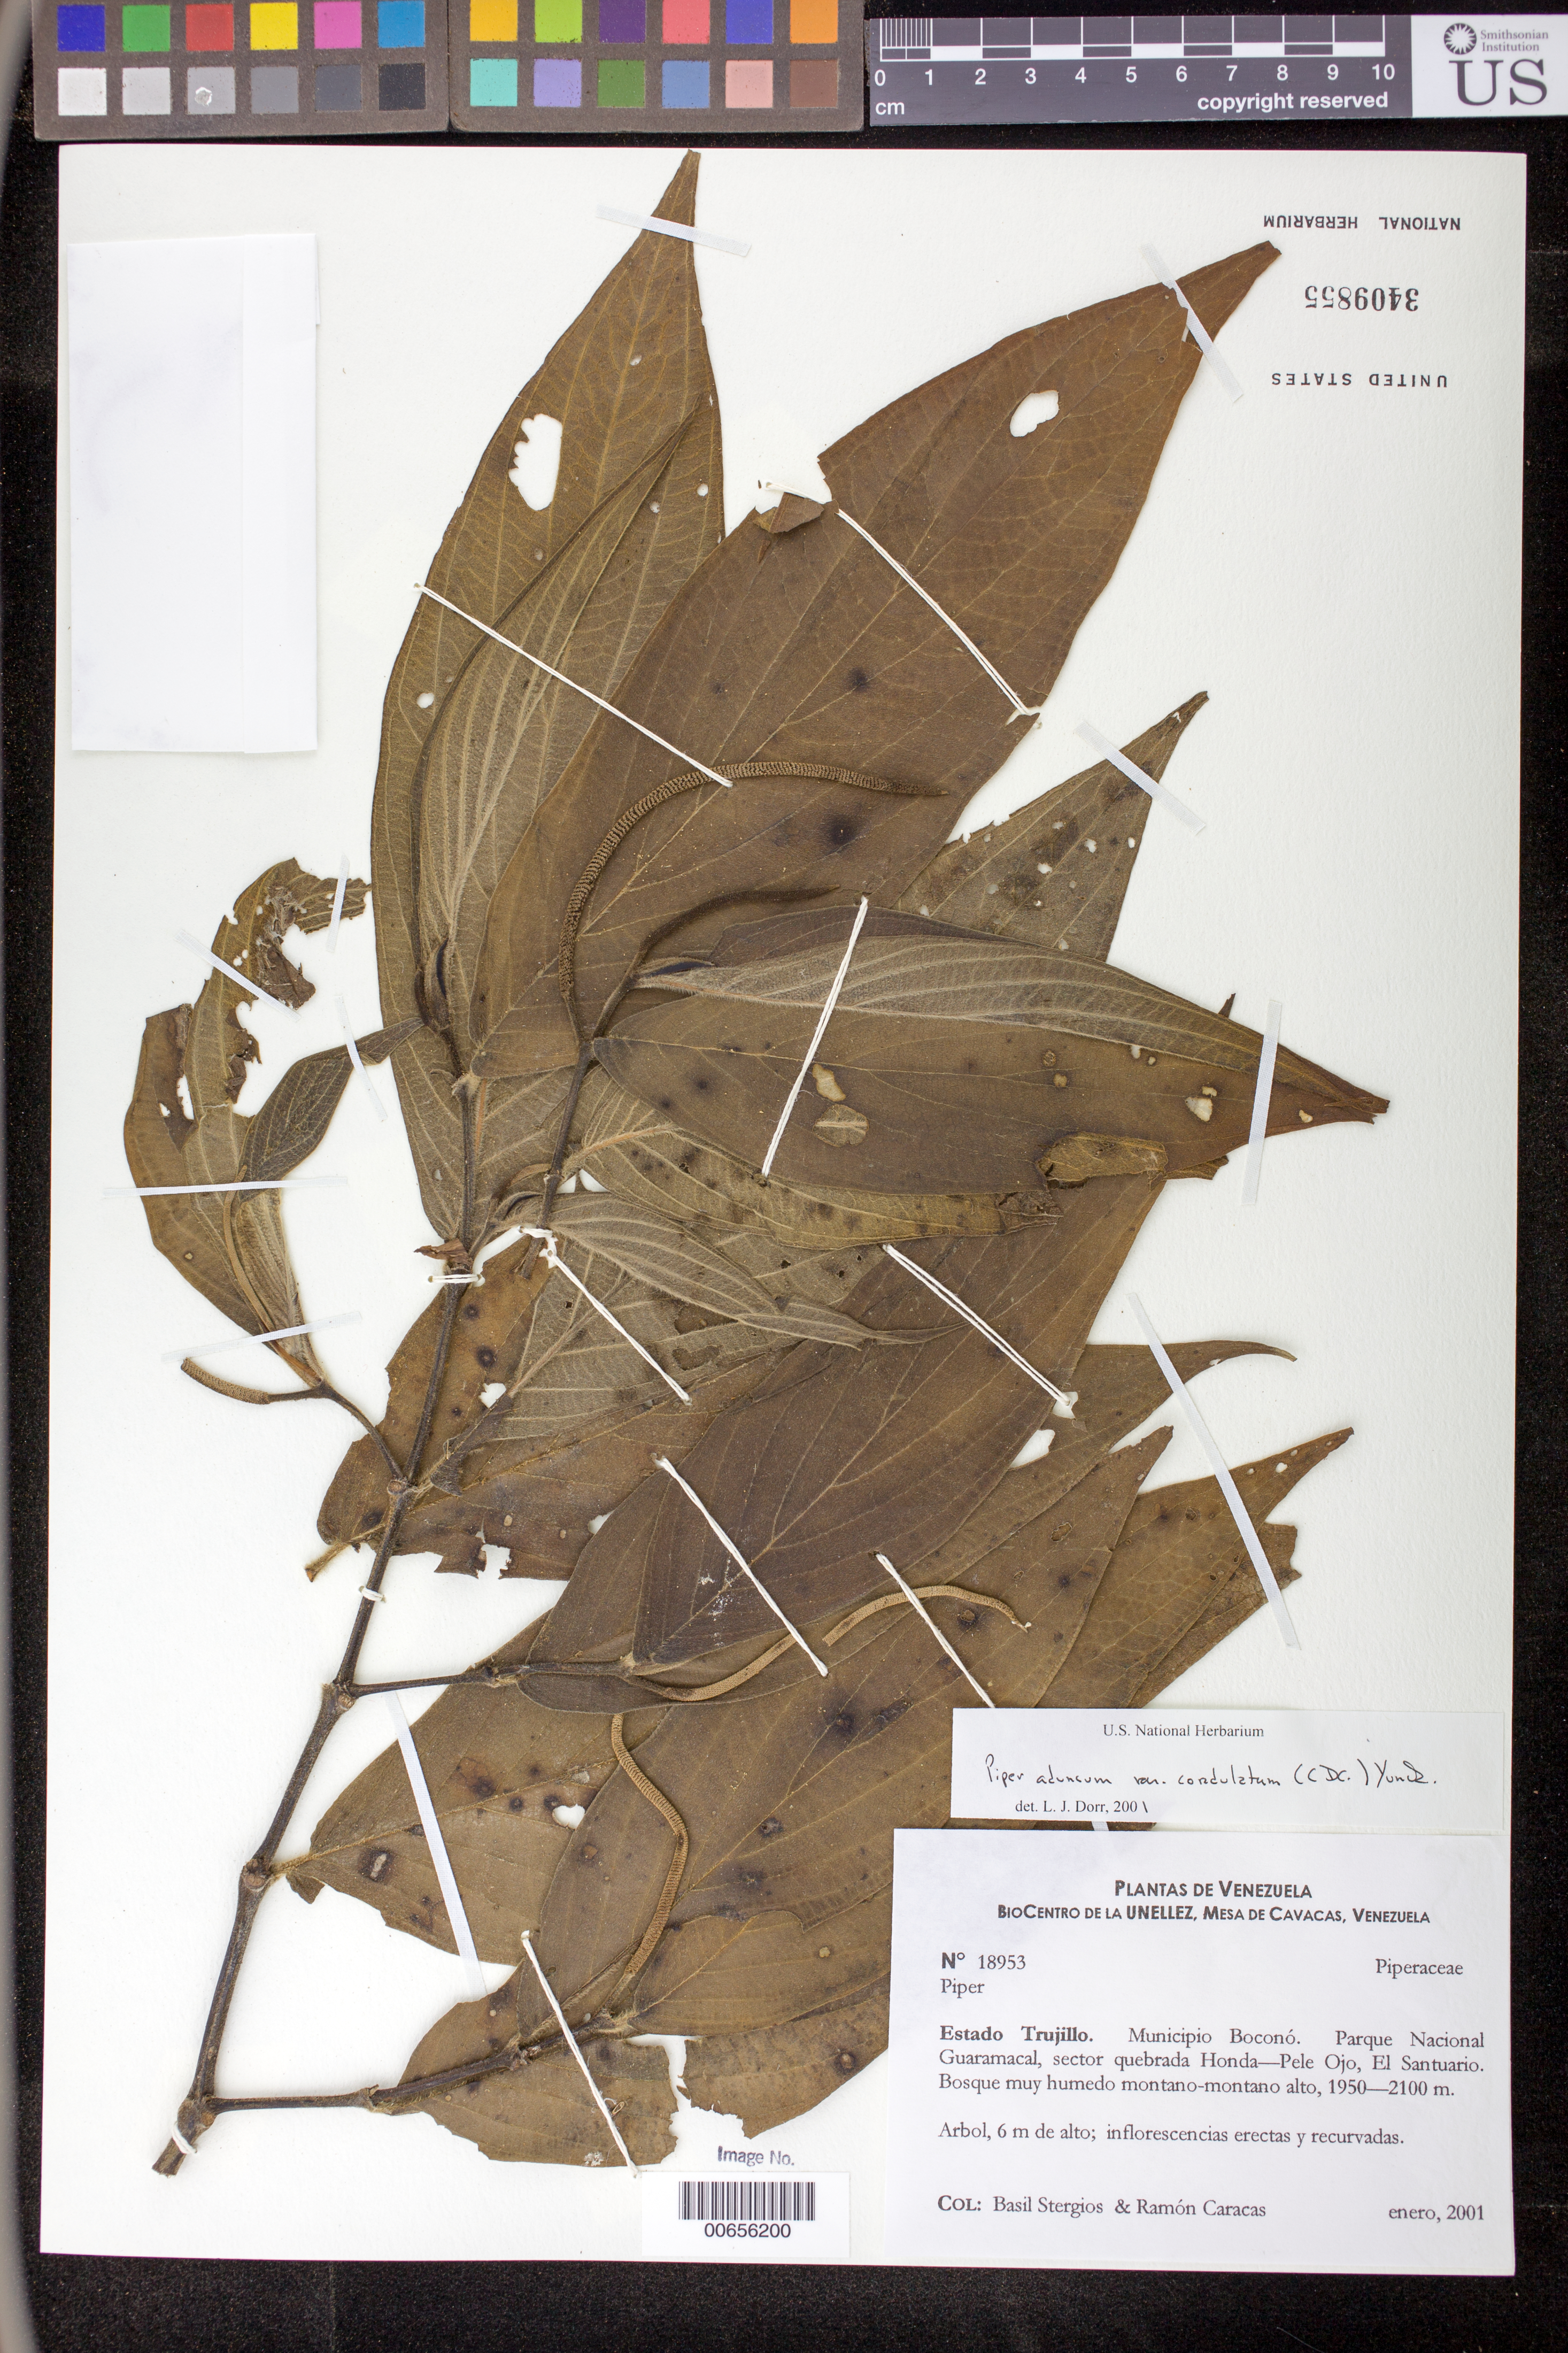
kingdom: Plantae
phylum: Tracheophyta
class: Magnoliopsida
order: Piperales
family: Piperaceae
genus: Piper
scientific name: Piper aduncum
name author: L.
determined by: Dorr, L. J., (BOT), Smithsonian Institution - National Museum of Natural History (UNITED STATES)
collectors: B. G. Stergios & R. Caracas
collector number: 18953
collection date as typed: Jan 2001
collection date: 2001-01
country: Venezuela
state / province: Trujillo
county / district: Boconó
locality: Parque Nacional Guaramacal, sector quebrada Honda-Pele Ojo, El Santuario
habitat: Bosque muy húmedo montano-montano alto.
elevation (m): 1950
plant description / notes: HUA, MER, MY, NY, PORT, US, VEN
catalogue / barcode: US 3409855